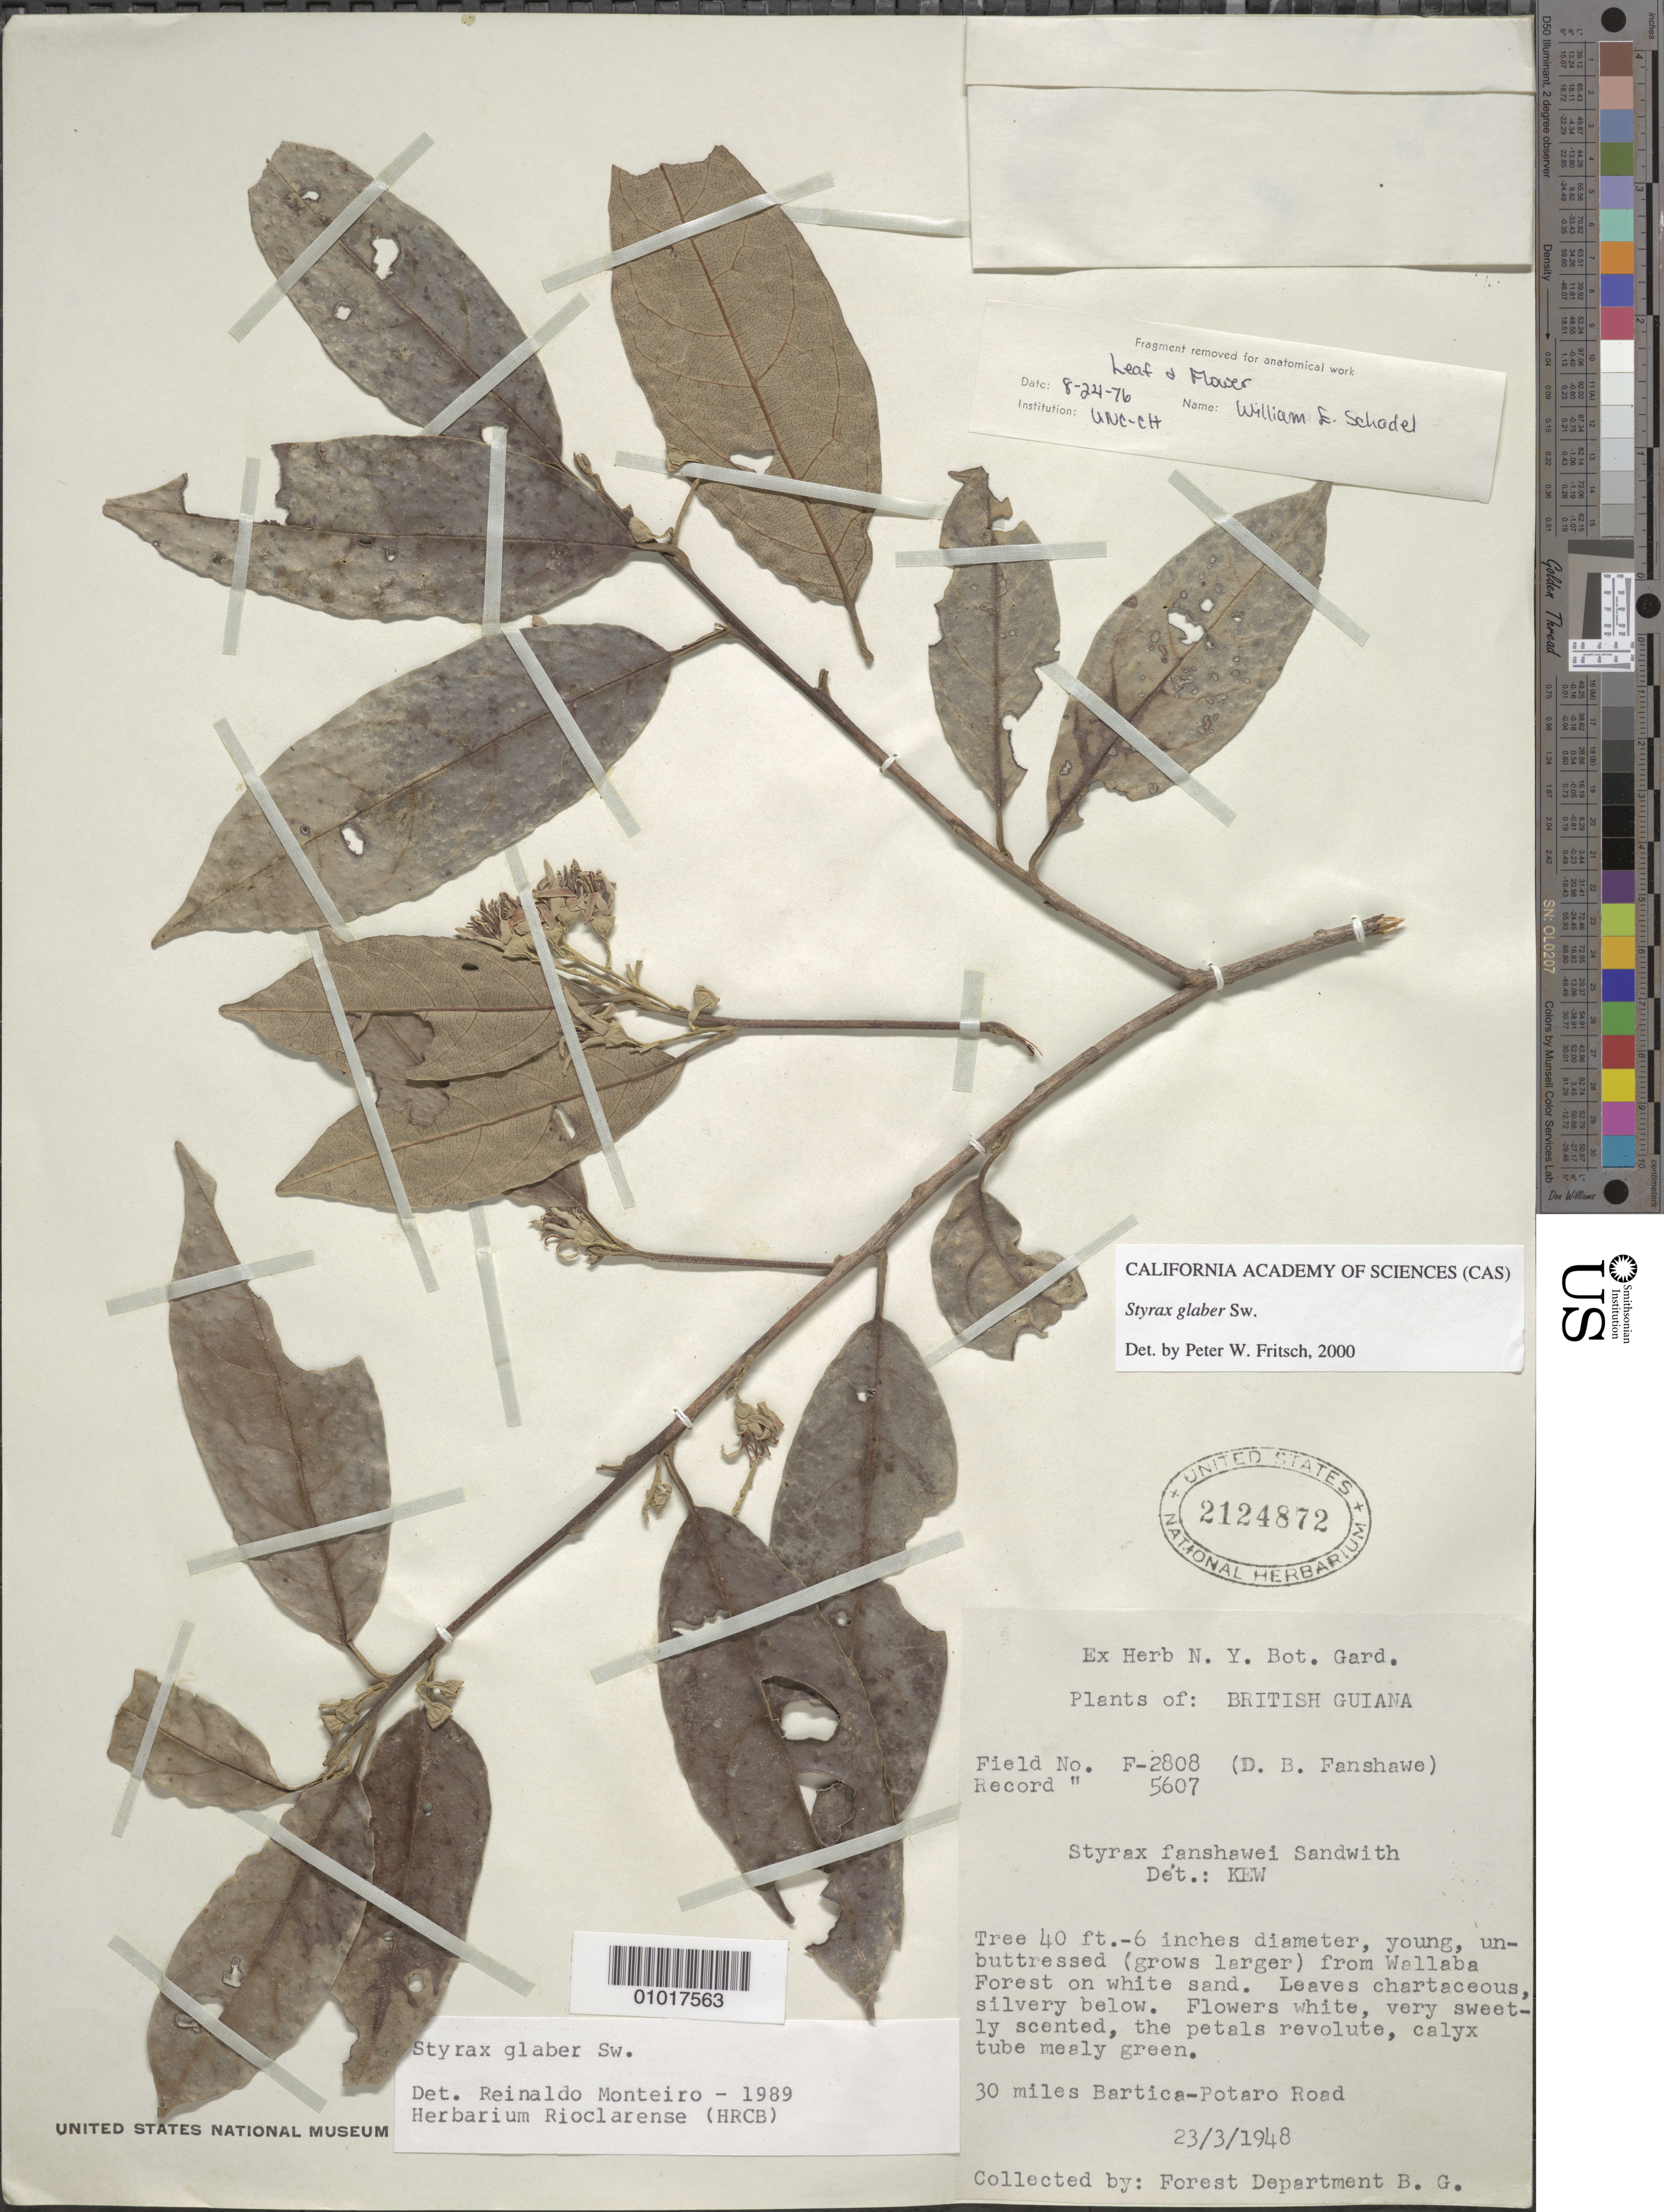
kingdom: Plantae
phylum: Tracheophyta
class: Magnoliopsida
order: Ericales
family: Styracaceae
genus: Styrax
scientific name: Styrax glaber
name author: Sw.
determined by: Fritsch, Peter W.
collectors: D. B. Fanshawe & Forest Dept. of Guyana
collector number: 2808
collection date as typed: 23-Mar-48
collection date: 1948-03-23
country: Guyana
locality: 30 miles Bartica-Potaro Road.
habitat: From Wallaba Forest on white sand.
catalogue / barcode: US 2124872